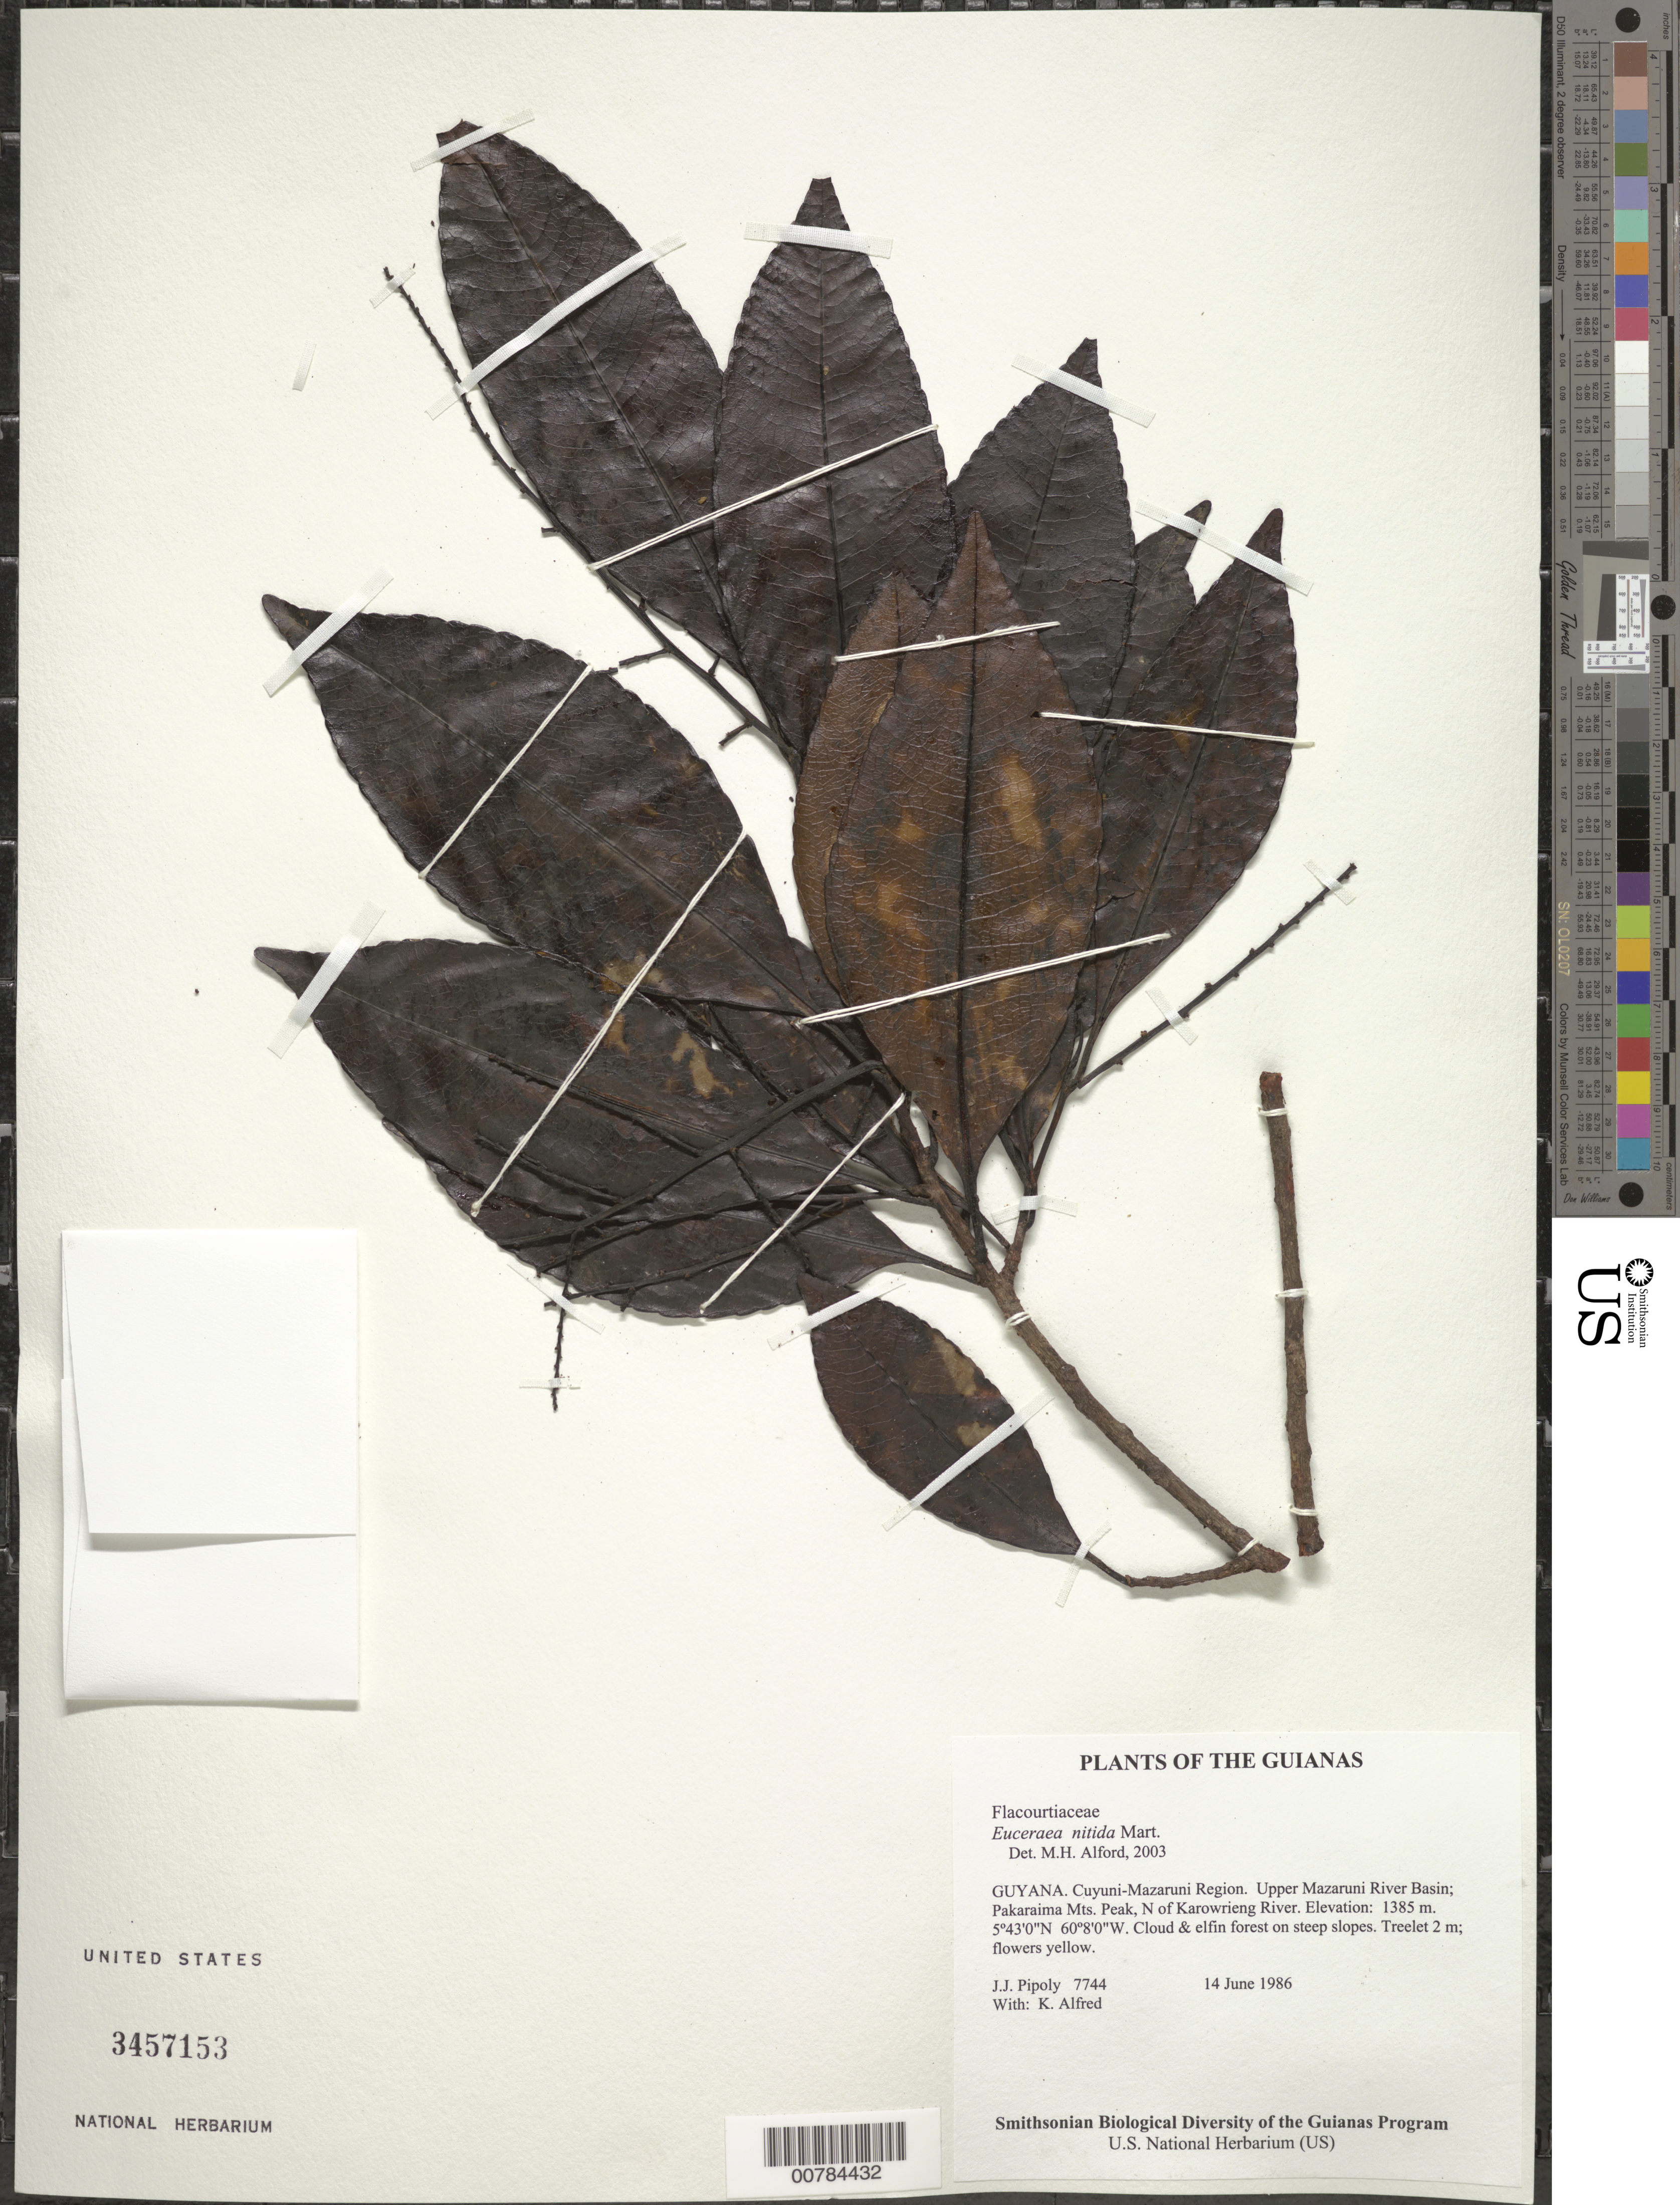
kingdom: Plantae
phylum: Tracheophyta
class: Magnoliopsida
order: Malpighiales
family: Salicaceae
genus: Casearia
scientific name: Casearia euceraea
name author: Mestier et al.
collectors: J. J. Pipoly & K. Alfred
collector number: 7744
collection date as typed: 14 June 1986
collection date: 1986-06-14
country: Guyana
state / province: Cuyuni-Mazaruni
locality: Upper Mazaruni River Basin; Pakaraima Mts. Peak, N of Karowrieng River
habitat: Cloud & elfin forest on steep slopes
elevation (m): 1385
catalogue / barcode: US 3457153